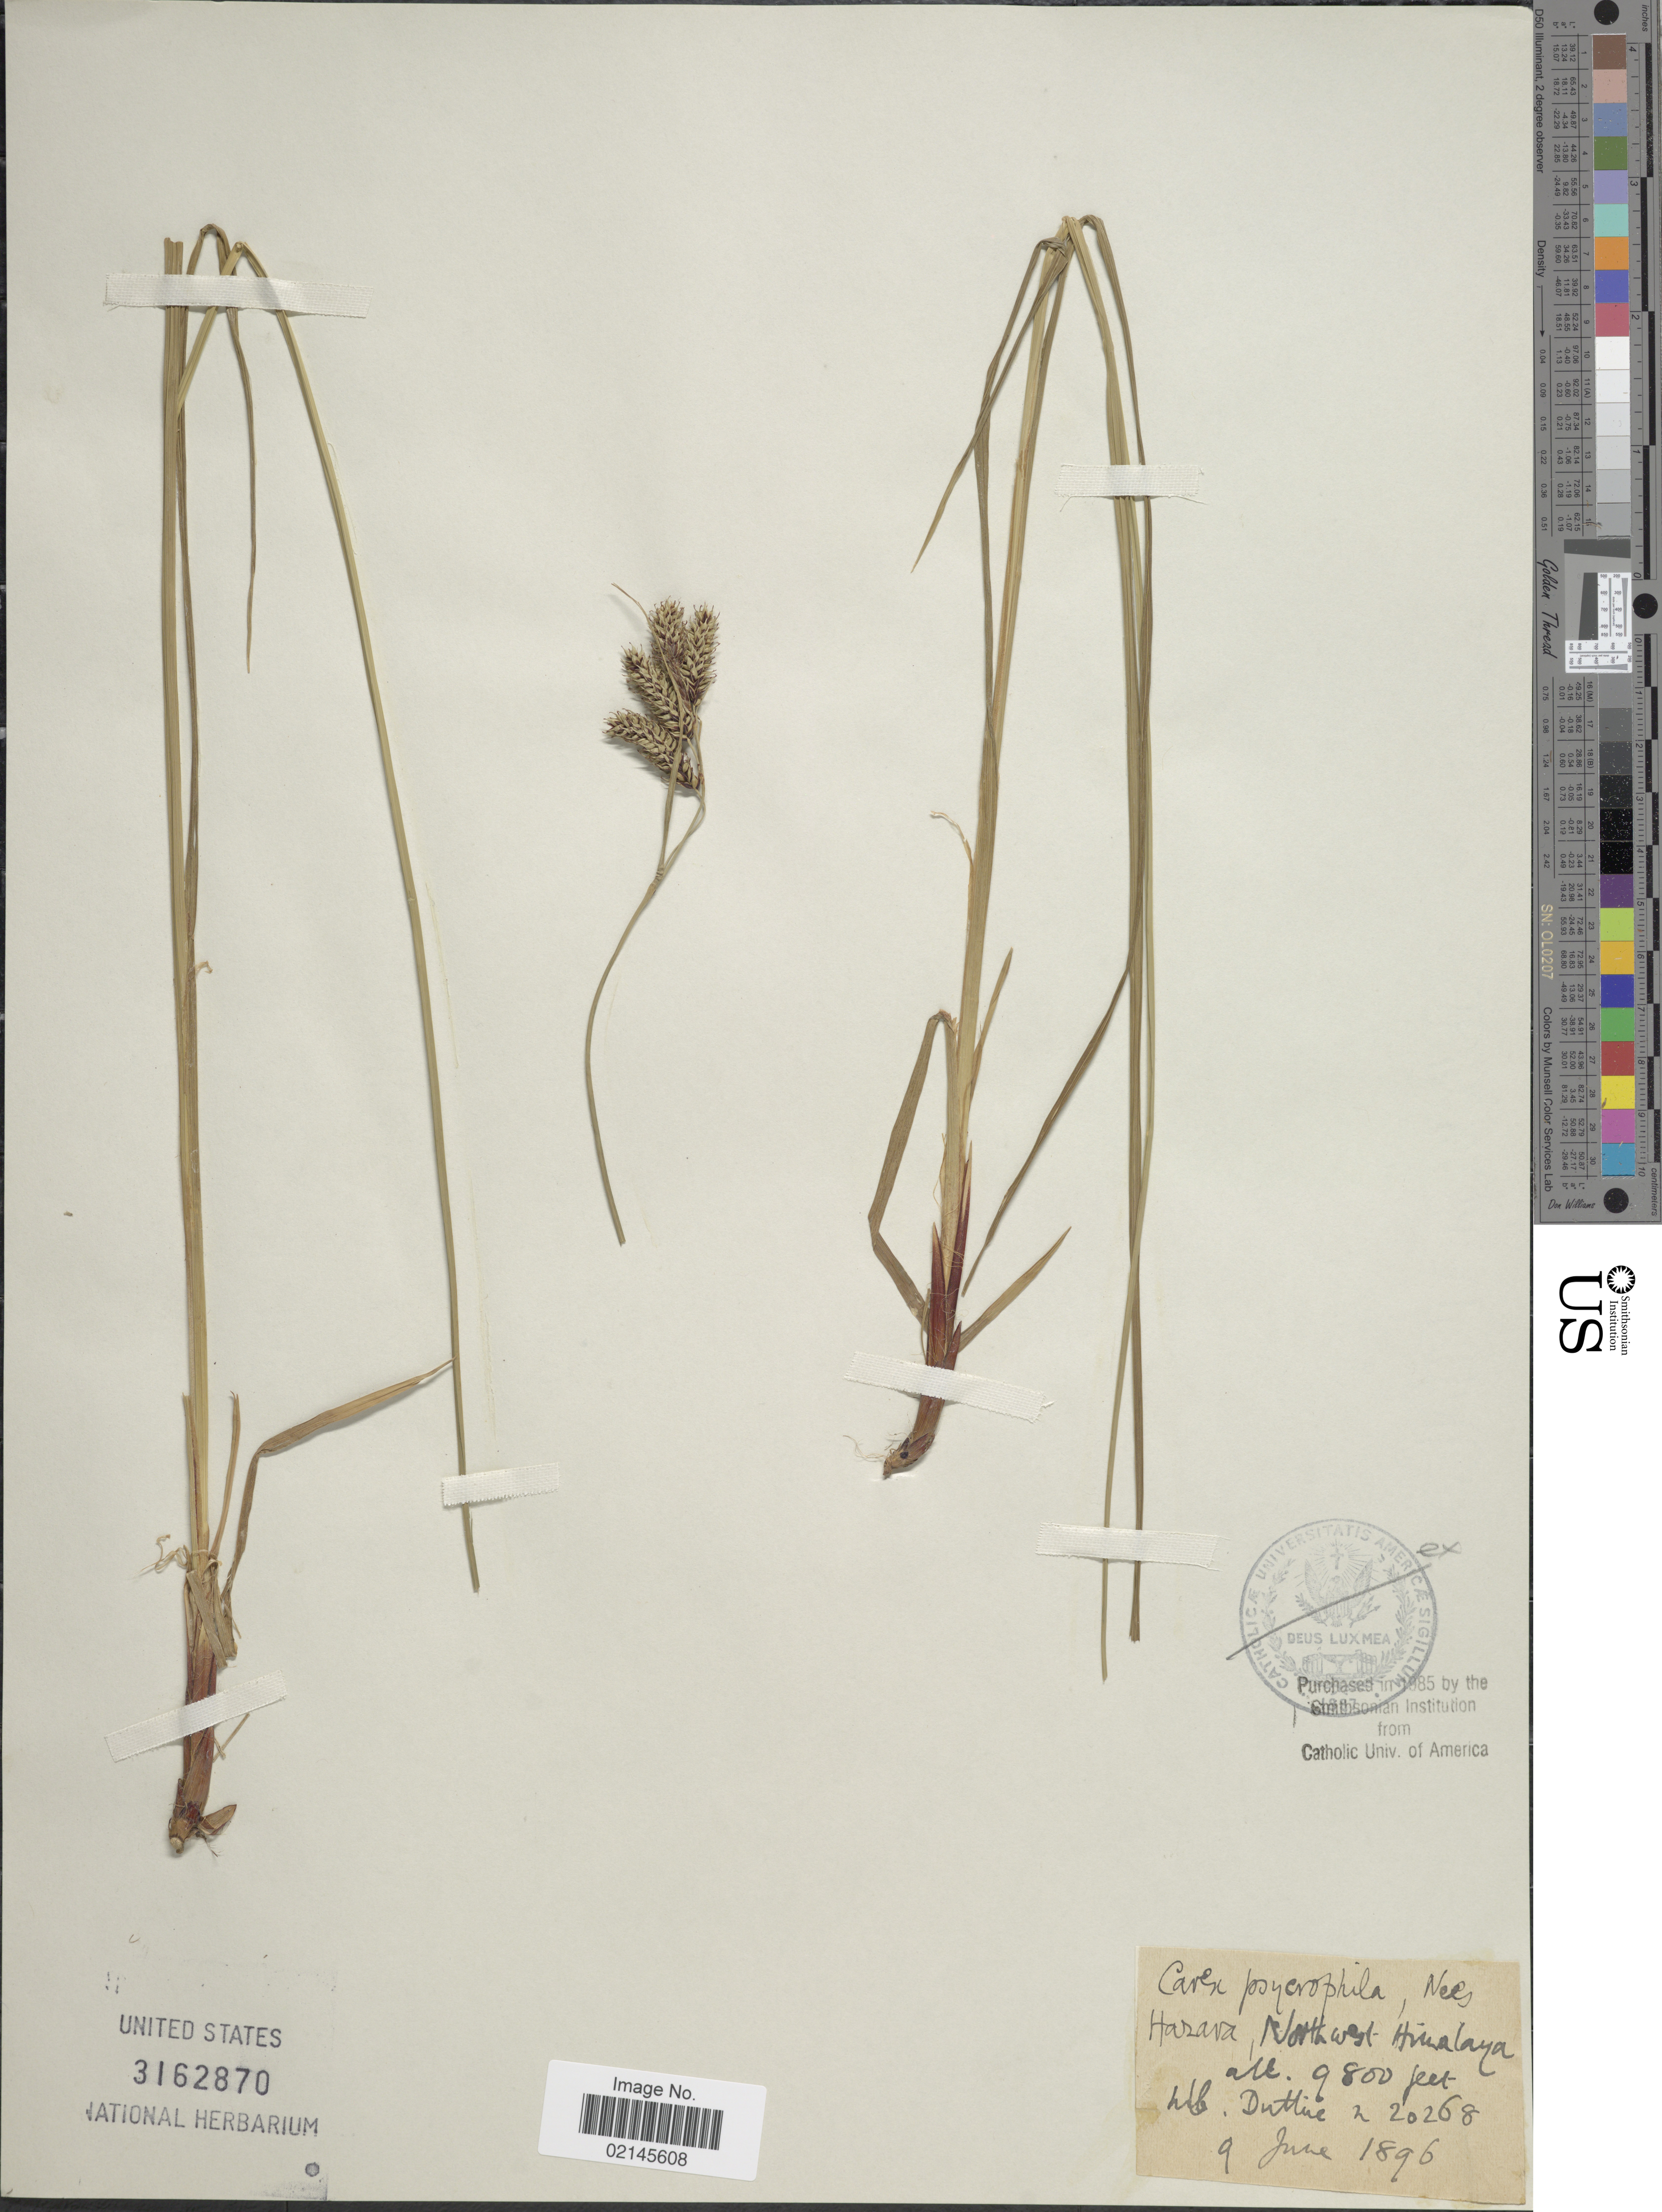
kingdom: Plantae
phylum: Tracheophyta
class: Liliopsida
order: Poales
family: Cyperaceae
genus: Carex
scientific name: Carex psychrophila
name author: Nees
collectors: Duthie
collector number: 20268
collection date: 1896-06-09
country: Pakistan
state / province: Khyber Pakhtunkhwa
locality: Hazara, Northwest Himalaya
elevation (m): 2987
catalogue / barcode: US 3162870